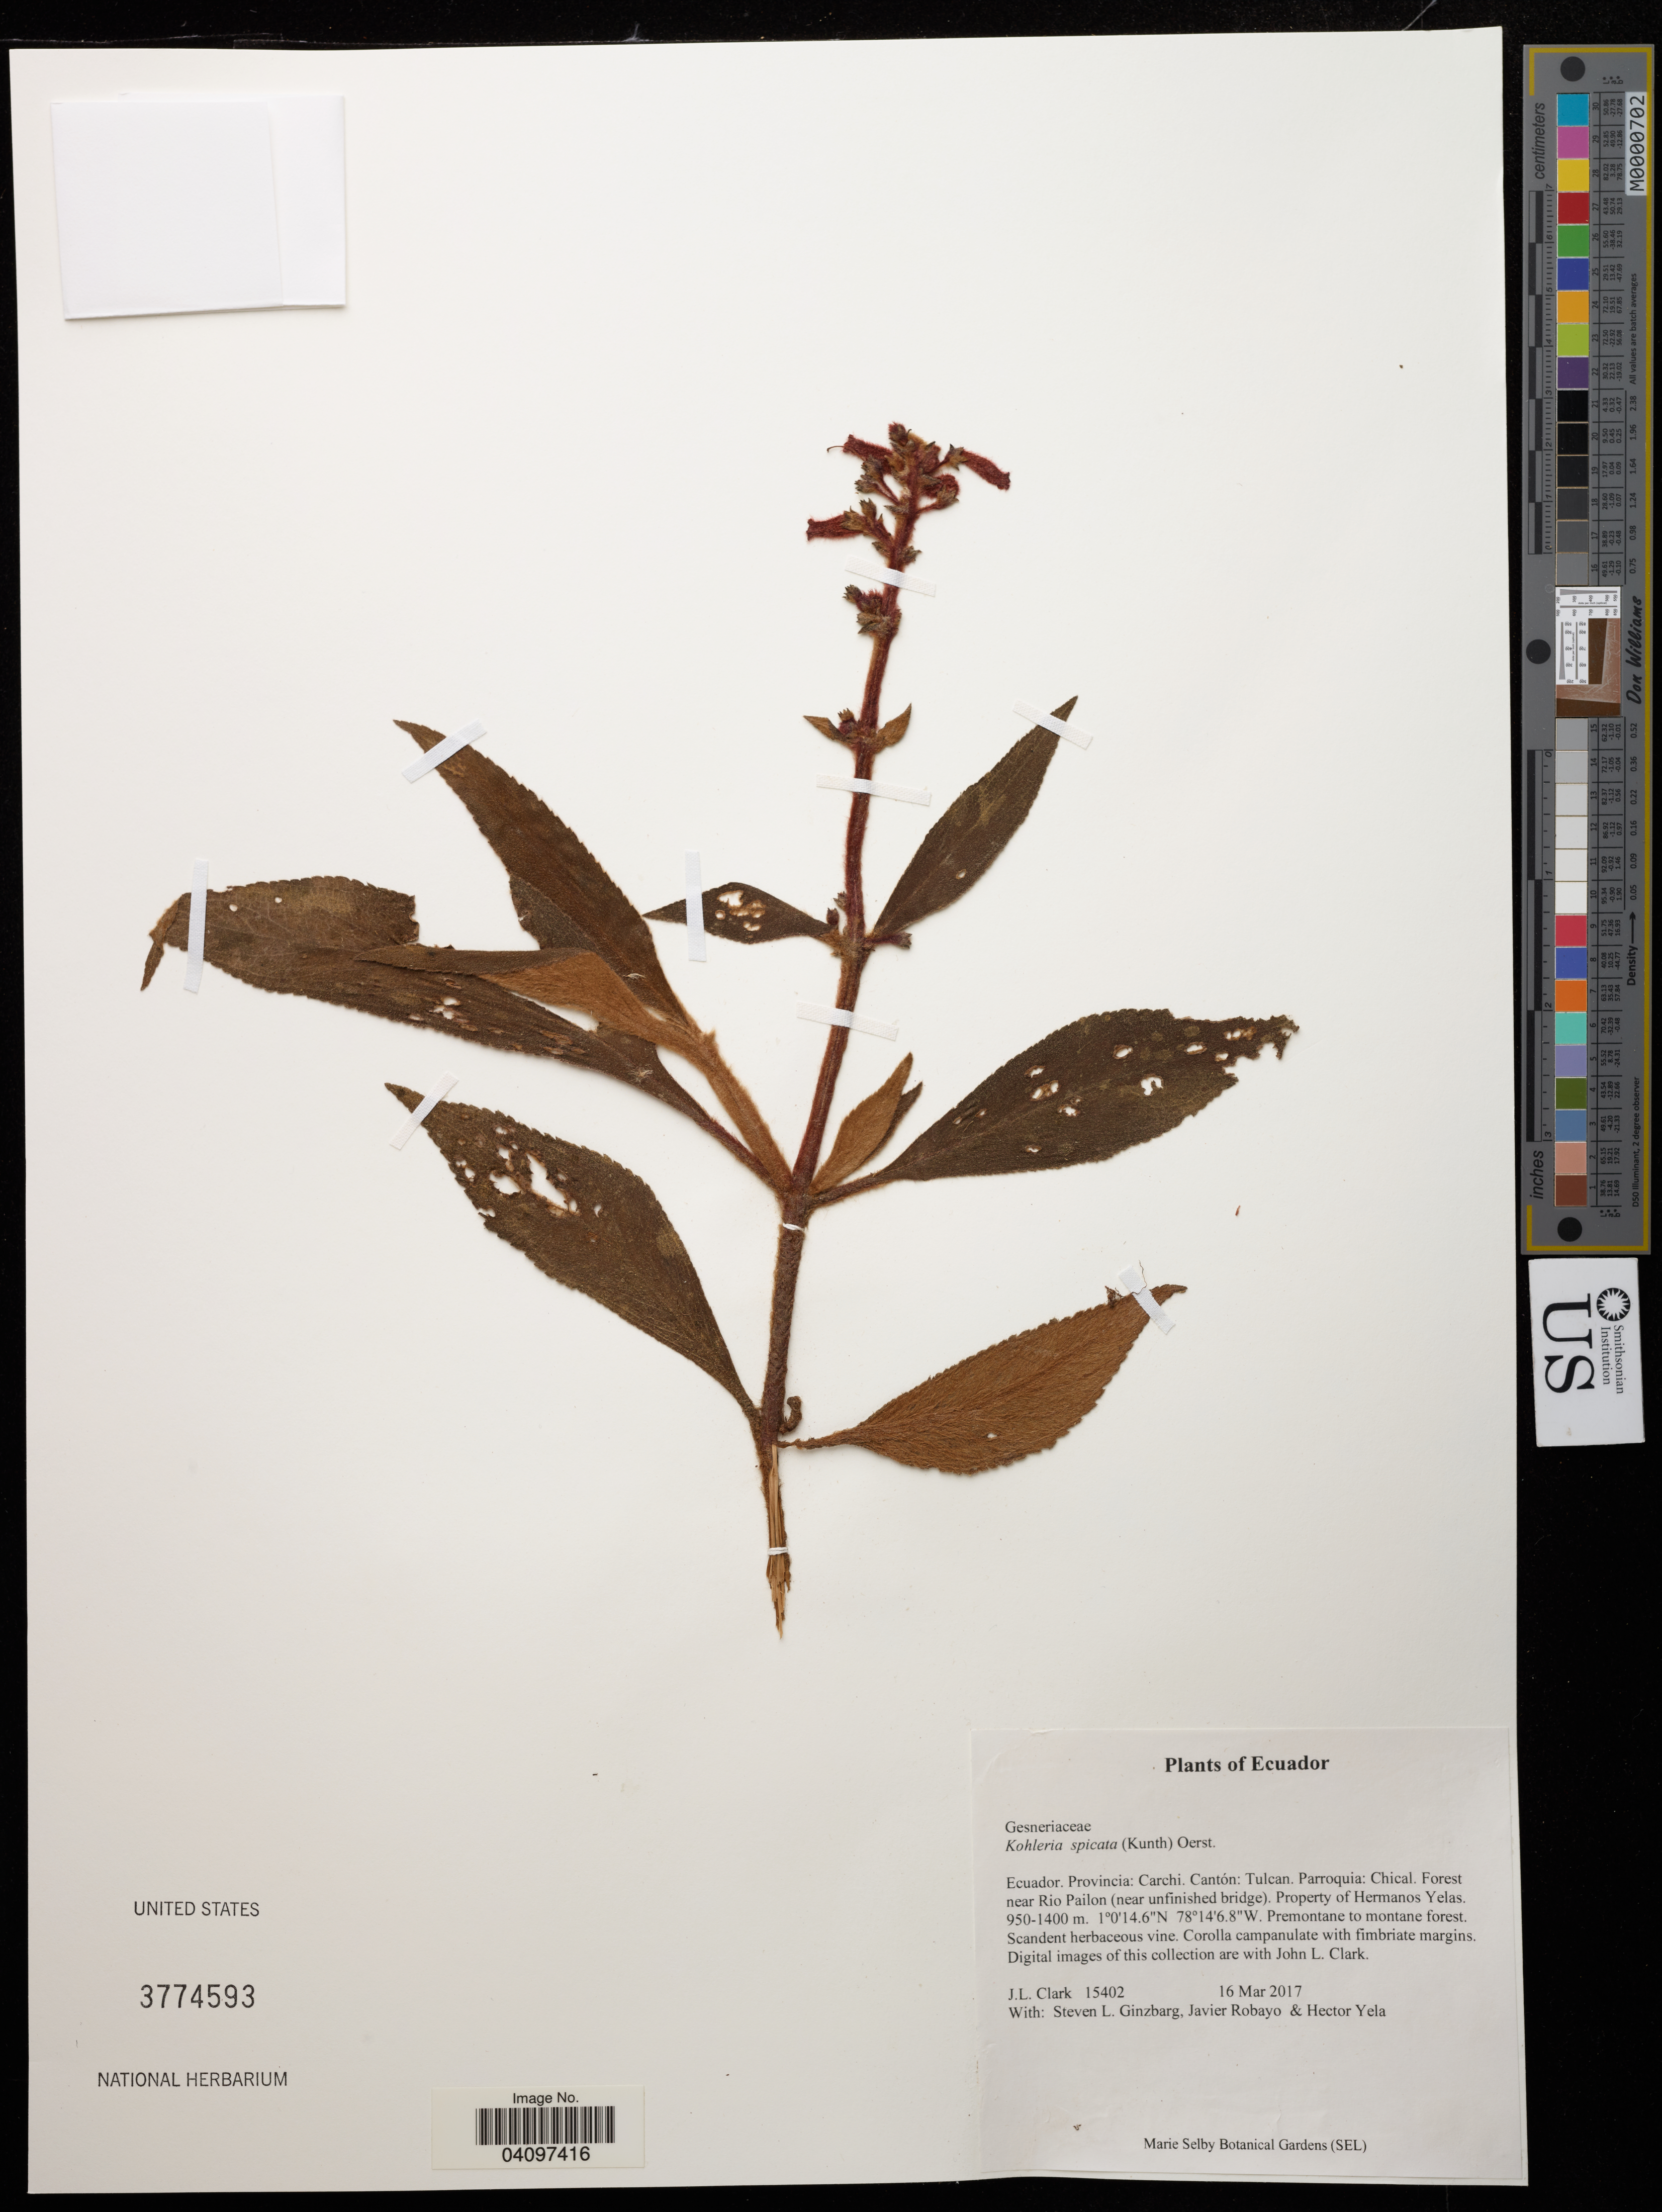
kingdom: Plantae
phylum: Tracheophyta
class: Magnoliopsida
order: Lamiales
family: Gesneriaceae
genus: Kohleria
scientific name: Kohleria spicata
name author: (Kunth) Oerst.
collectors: J. Clark, S. Ginzbarg & J. Robayo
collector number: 15402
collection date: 2017-03-16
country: Ecuador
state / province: Carchi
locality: Ecuador. Tulcan. Chical. Forest near Rio Pailon (near unfinished bridge).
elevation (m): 950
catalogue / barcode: US 3774593